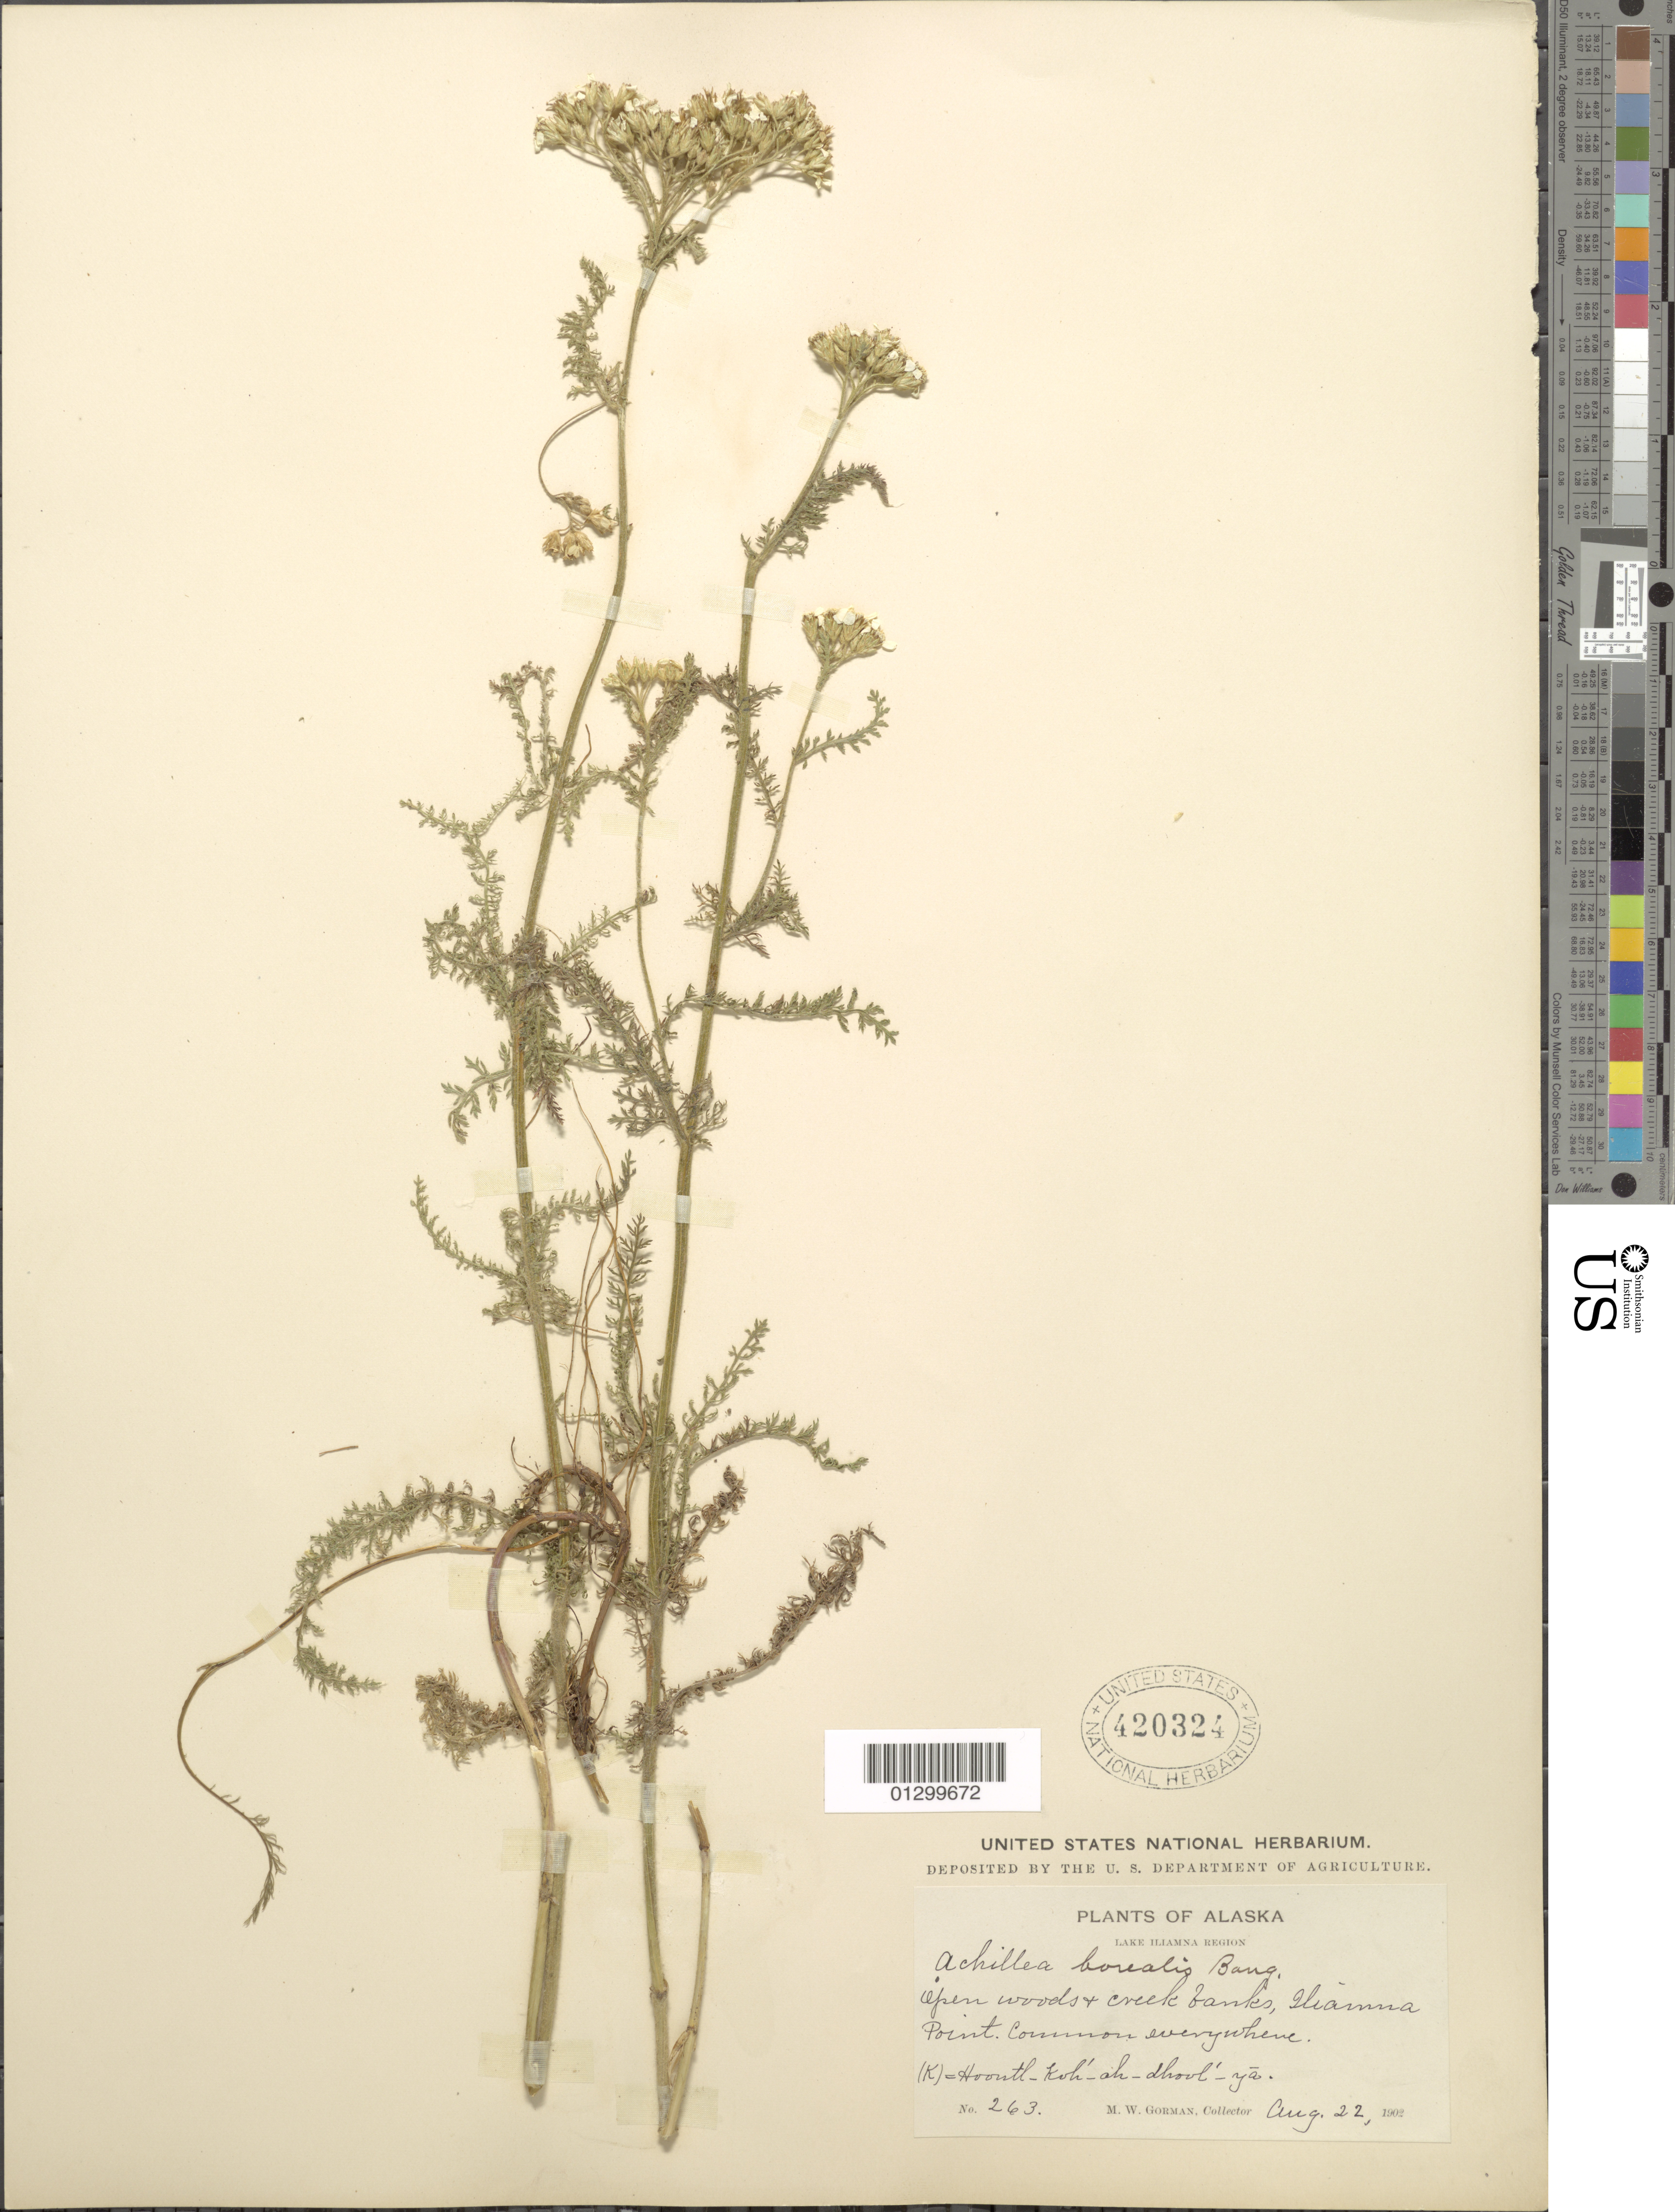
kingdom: Plantae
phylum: Tracheophyta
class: Magnoliopsida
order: Asterales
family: Asteraceae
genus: Achillea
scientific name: Achillea borealis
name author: Bong.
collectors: M. W. Gorman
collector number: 263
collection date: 1902-08-22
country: United States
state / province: Alaska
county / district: Lake and Peninsula Borough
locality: Iliamna Point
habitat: Open woods and creek banks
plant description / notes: Common everywhere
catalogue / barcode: US 420324